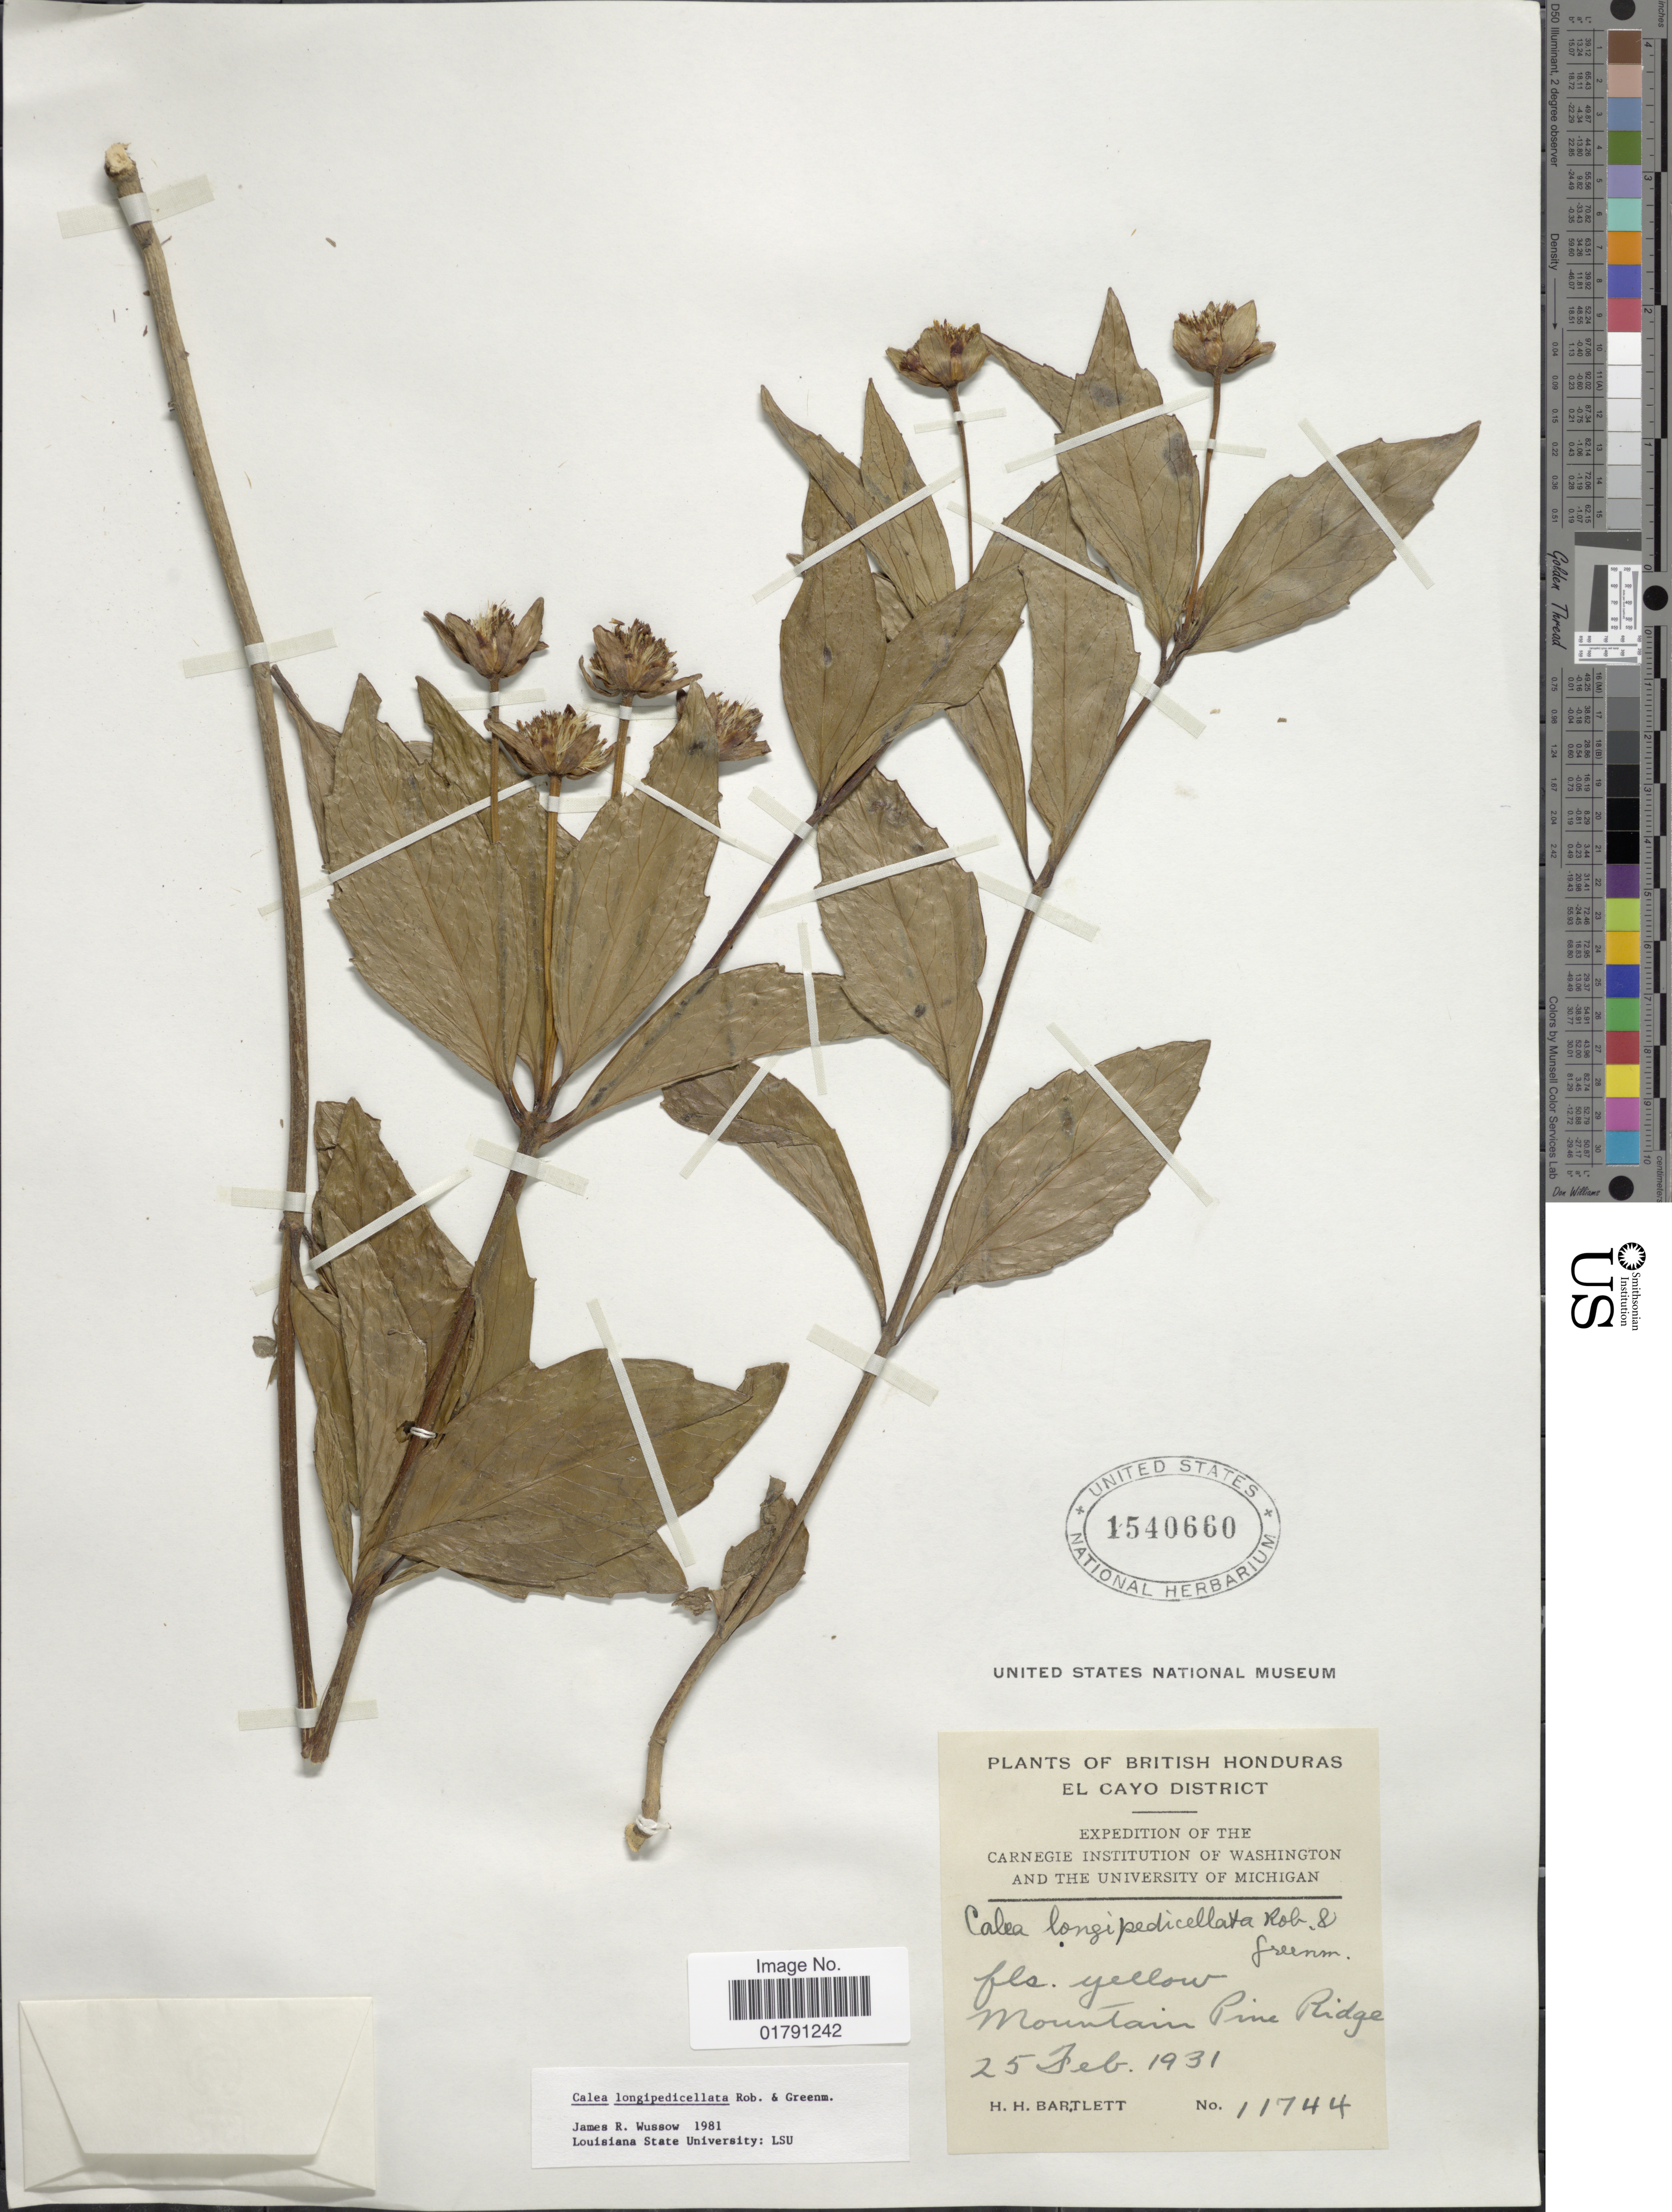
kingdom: Plantae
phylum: Tracheophyta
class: Magnoliopsida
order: Asterales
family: Asteraceae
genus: Calea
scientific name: Calea longipedicellata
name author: B.L. Rob. & Greenm.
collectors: H. H. Bartlett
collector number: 11744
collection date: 1931-02-25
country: Belize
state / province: Cayo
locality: British Honduras, Mountain Pine Ridge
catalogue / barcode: US 1540660